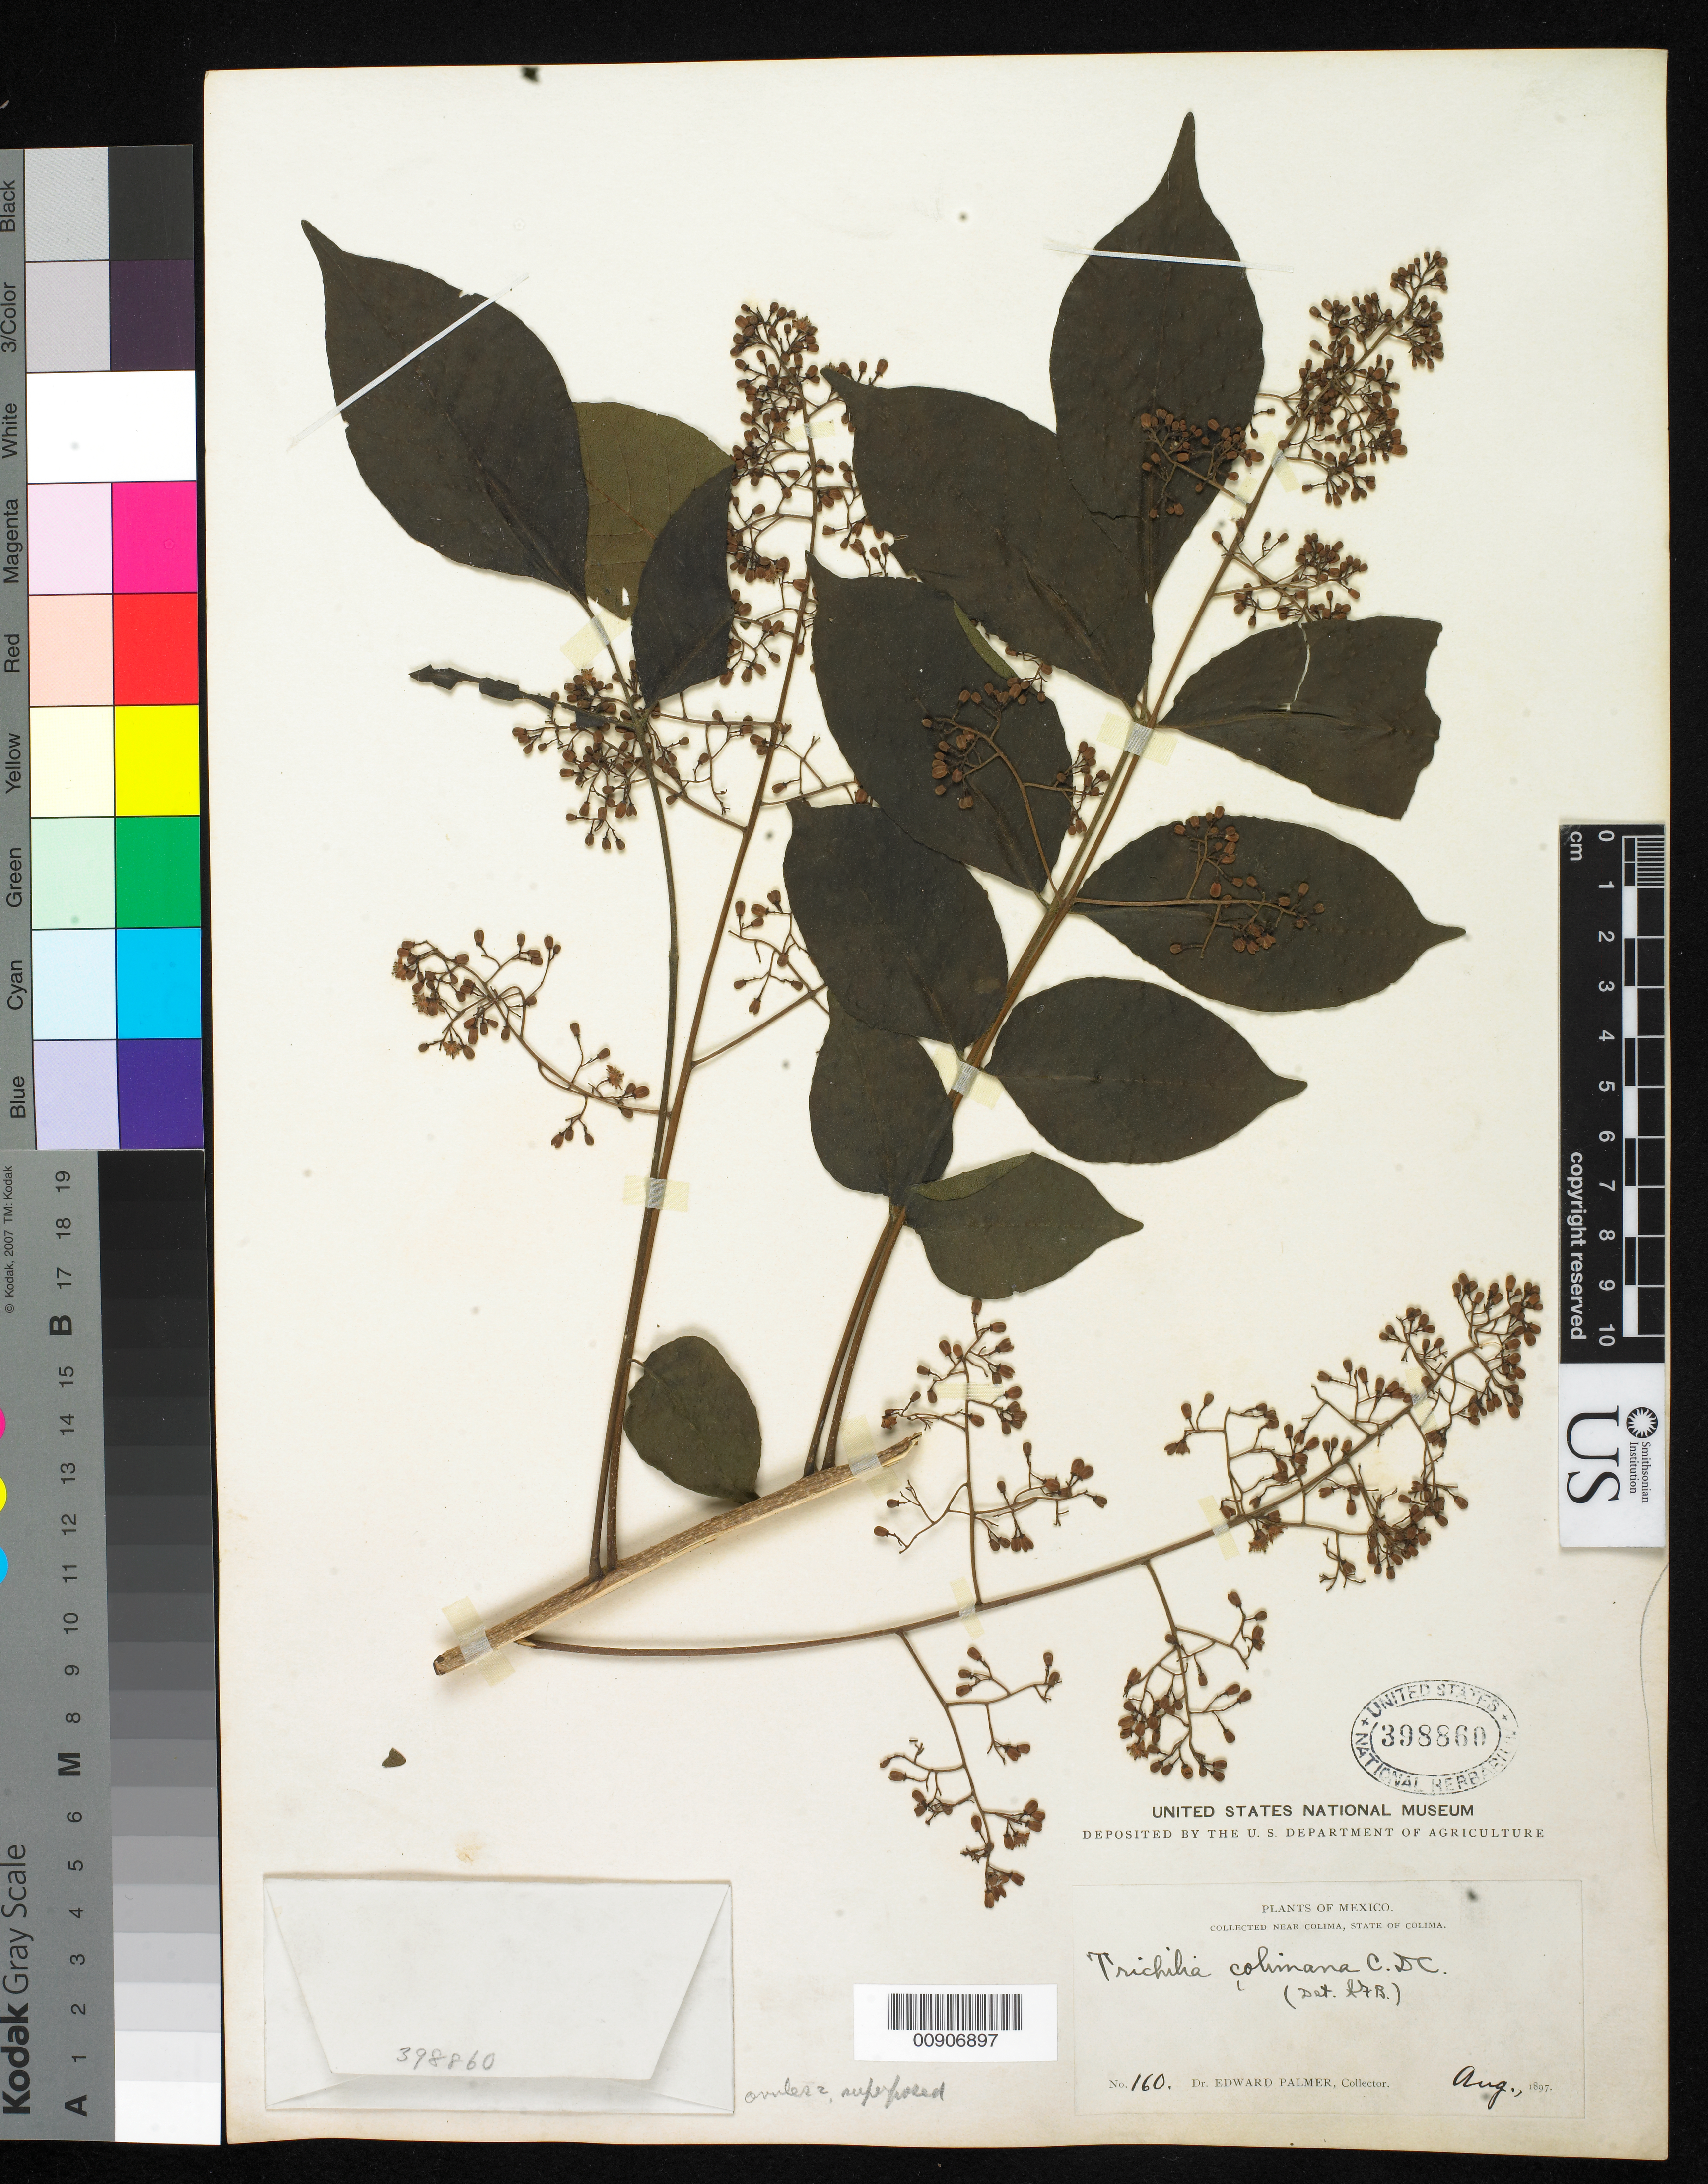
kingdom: Plantae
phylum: Tracheophyta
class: Magnoliopsida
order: Sapindales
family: Meliaceae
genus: Trichilia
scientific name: Trichilia colimana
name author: C. DC.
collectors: E. Palmer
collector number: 160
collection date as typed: Aug 1897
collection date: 1897-08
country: Mexico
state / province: Colima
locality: Near Colima, State of Colima.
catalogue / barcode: US 398860